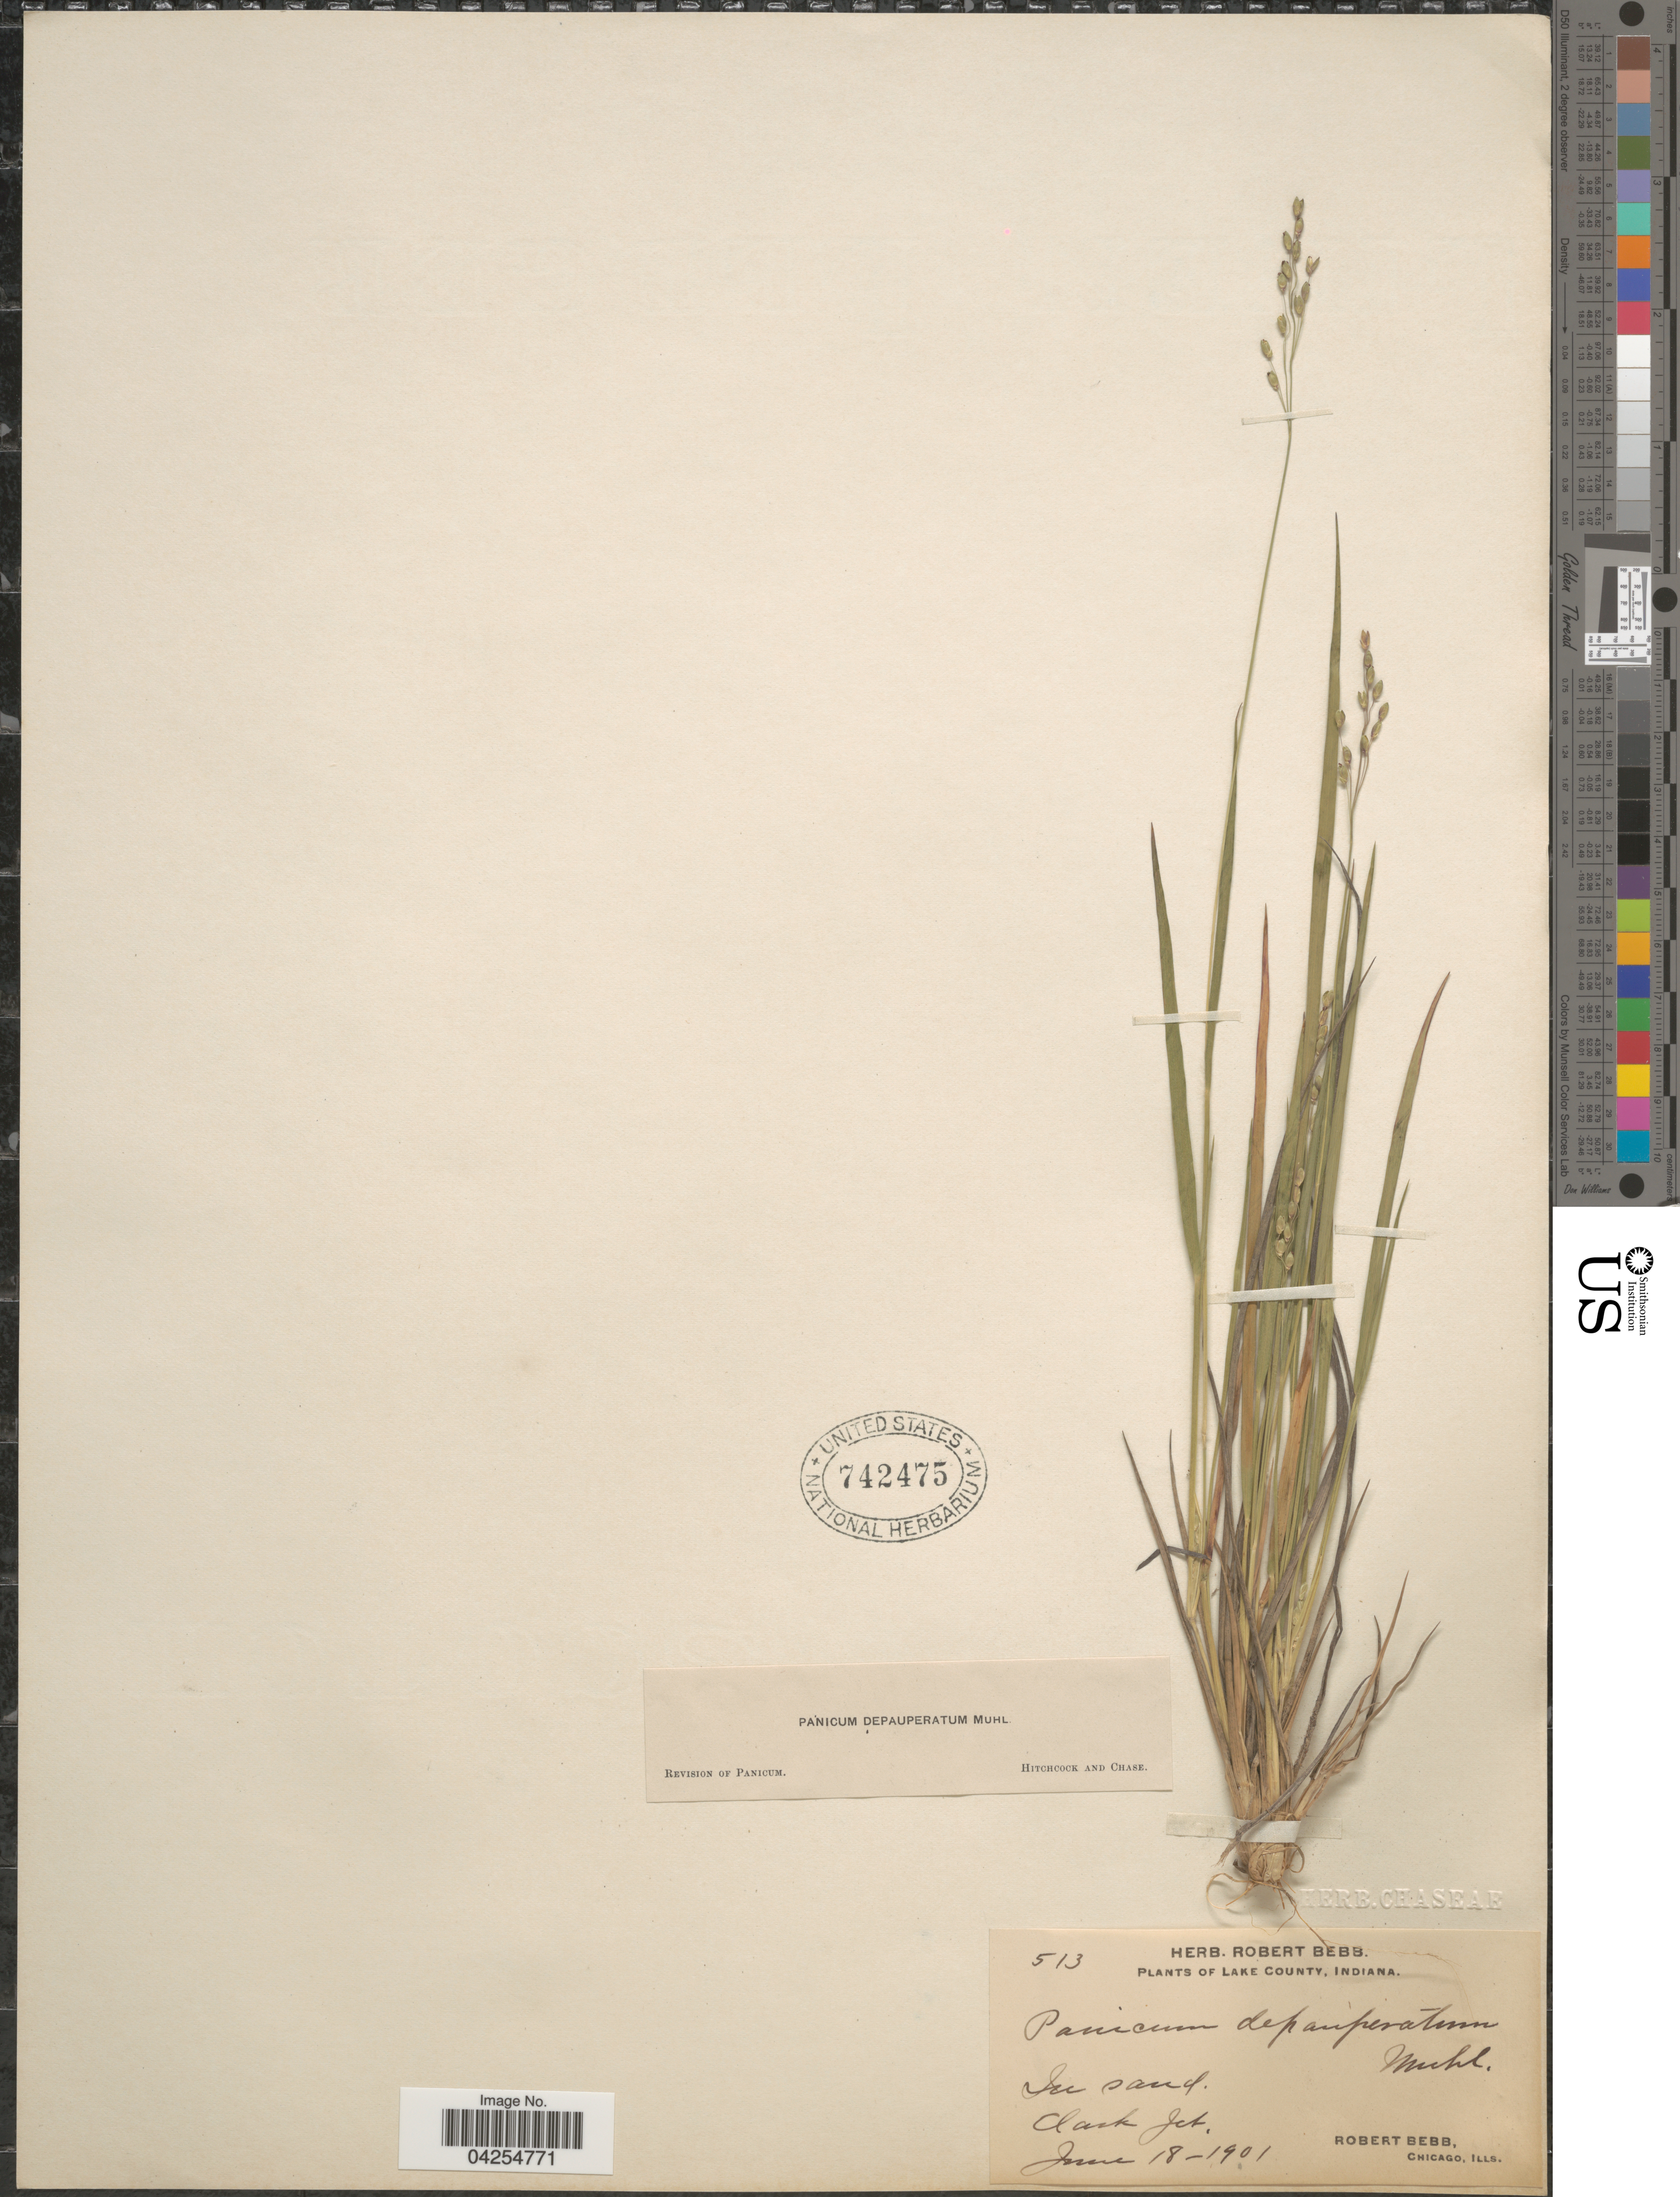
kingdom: Plantae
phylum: Tracheophyta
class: Liliopsida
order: Poales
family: Poaceae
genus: Dichanthelium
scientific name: Dichanthelium depauperatum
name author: (Muhl.) Gould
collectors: R. Bebb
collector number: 513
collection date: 1901-06-18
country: United States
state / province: Indiana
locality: Lake County. Clark Jct.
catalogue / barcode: US 742475